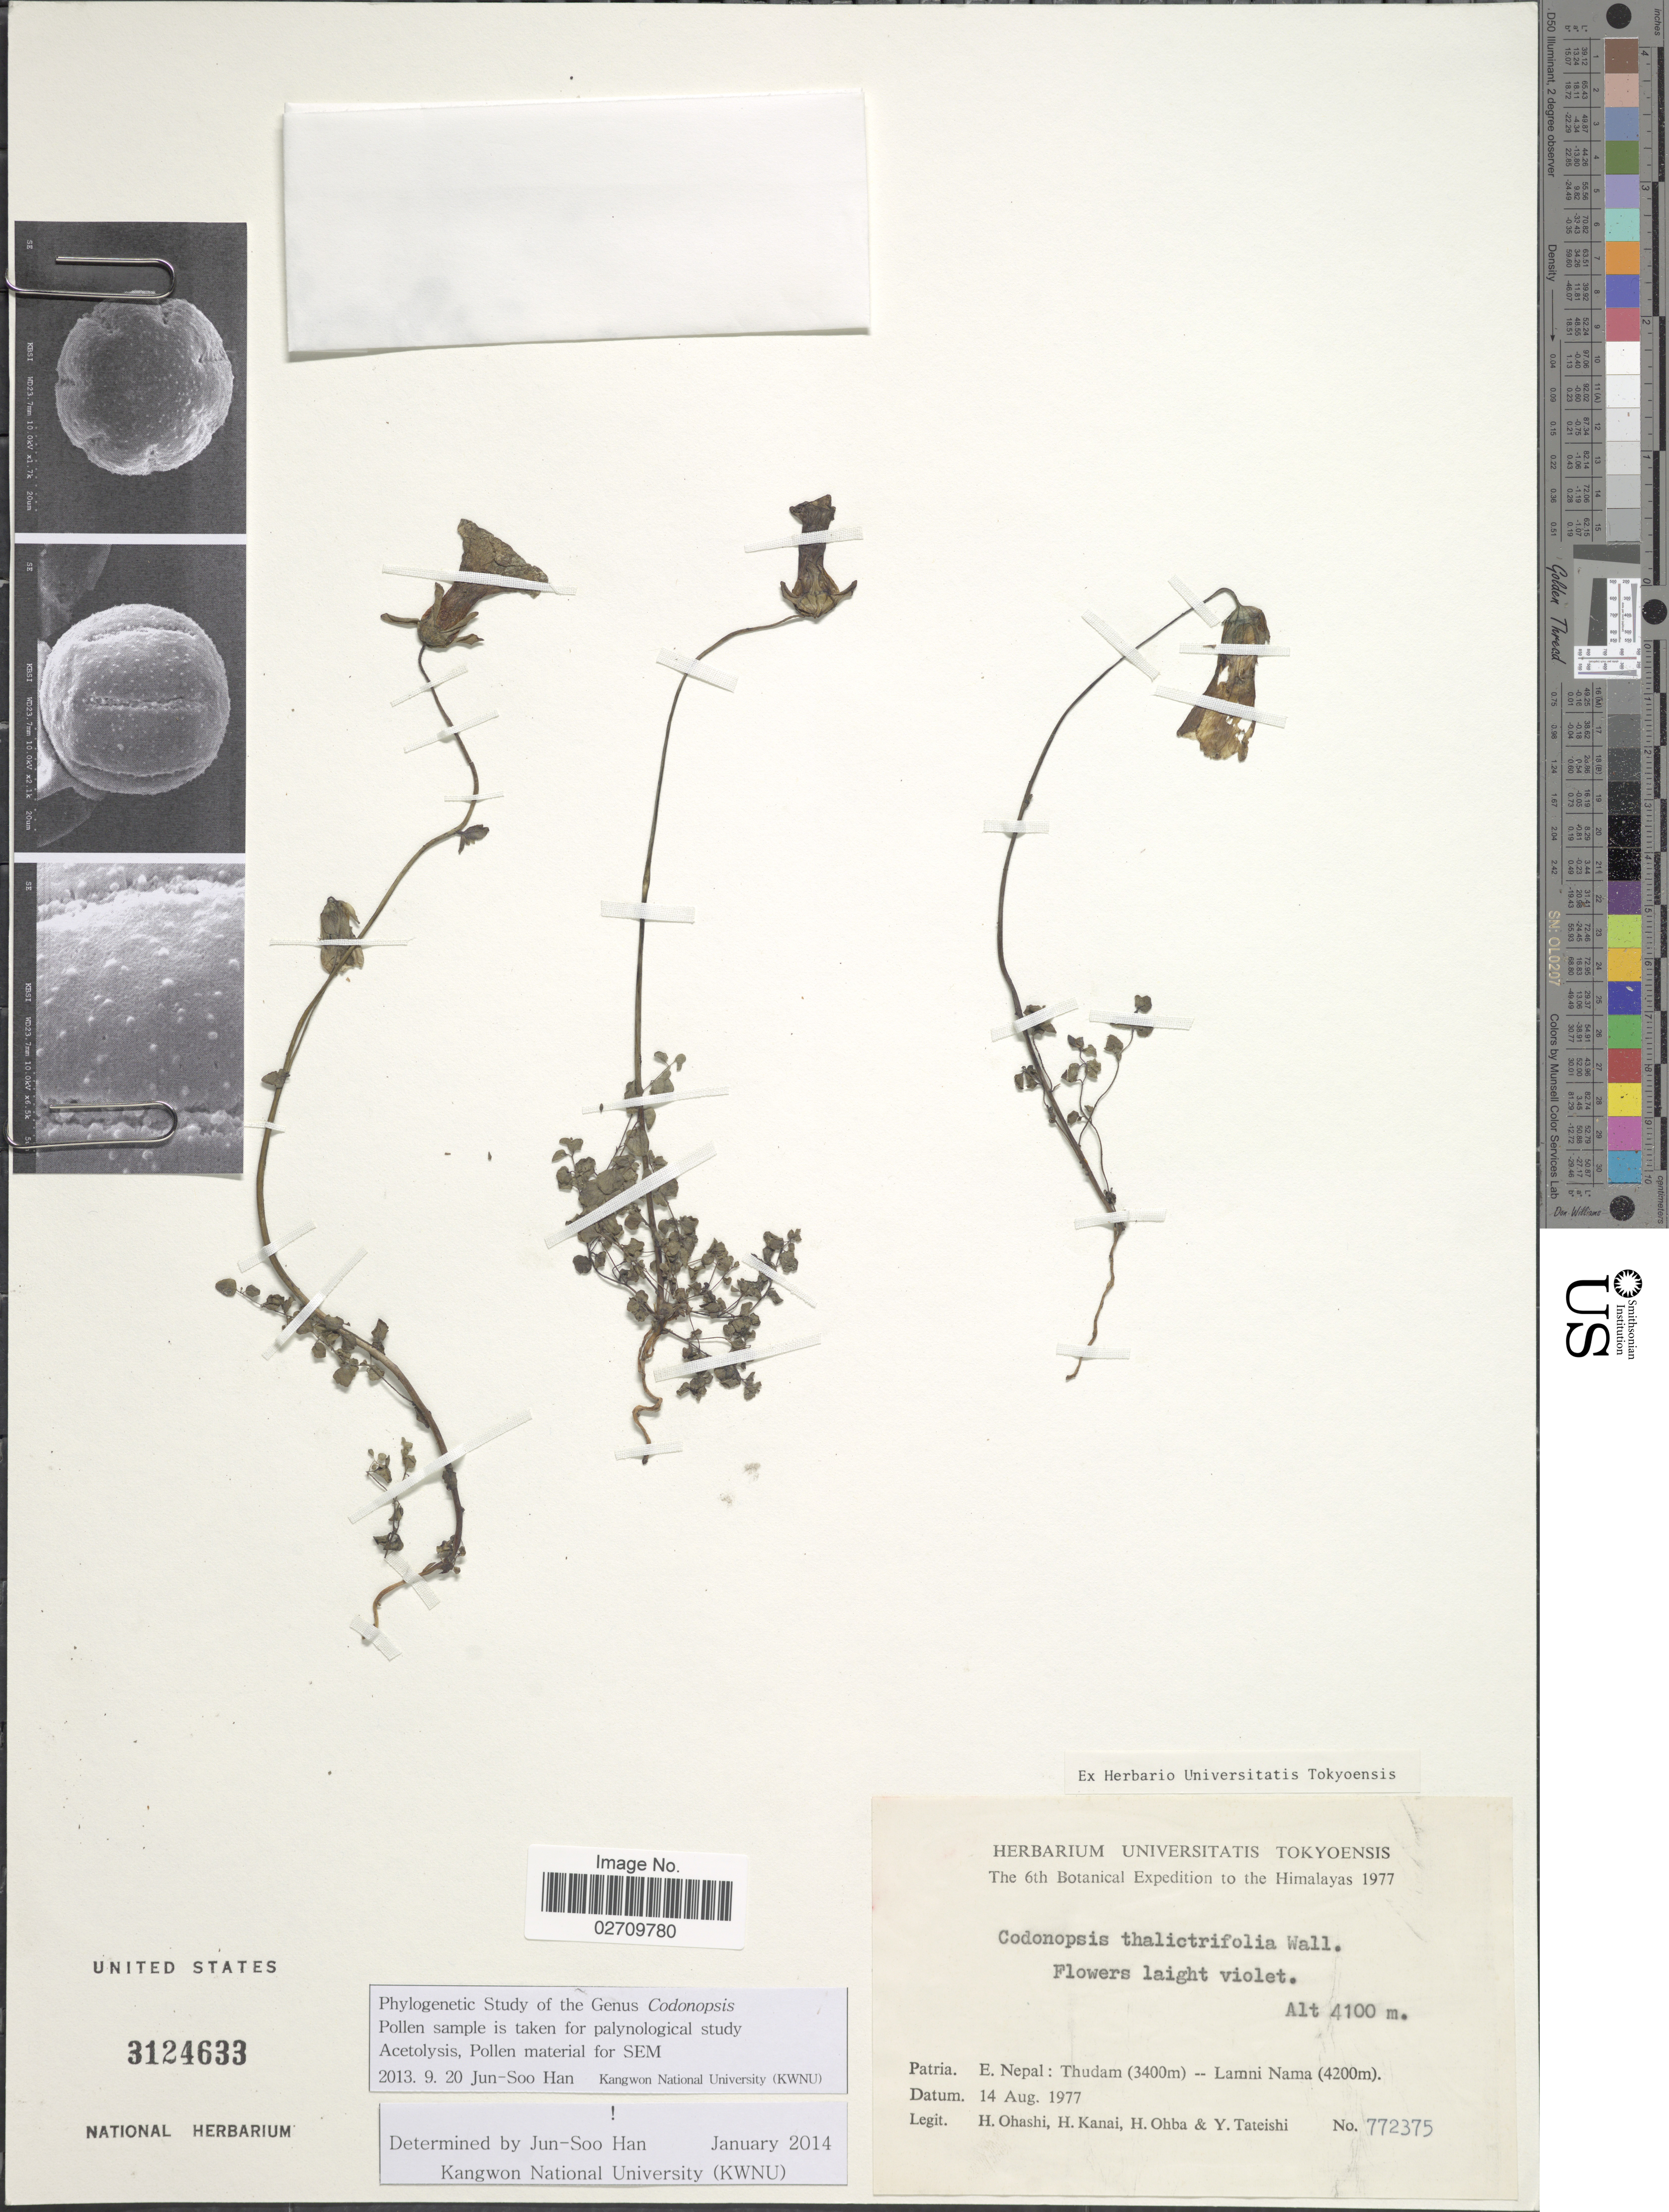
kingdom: Plantae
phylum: Tracheophyta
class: Magnoliopsida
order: Asterales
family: Campanulaceae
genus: Codonopsis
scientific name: Codonopsis thalictrifolia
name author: Wall.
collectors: H. Ohashi, H. Kanai, H. Ohba & Y. Tateishi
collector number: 772375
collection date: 1977-08-14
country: Nepal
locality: The Himalayas, E. Nepal: Thudam (3400m) -- Lamni Nama (4200m)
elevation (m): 4100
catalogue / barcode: US 3124633